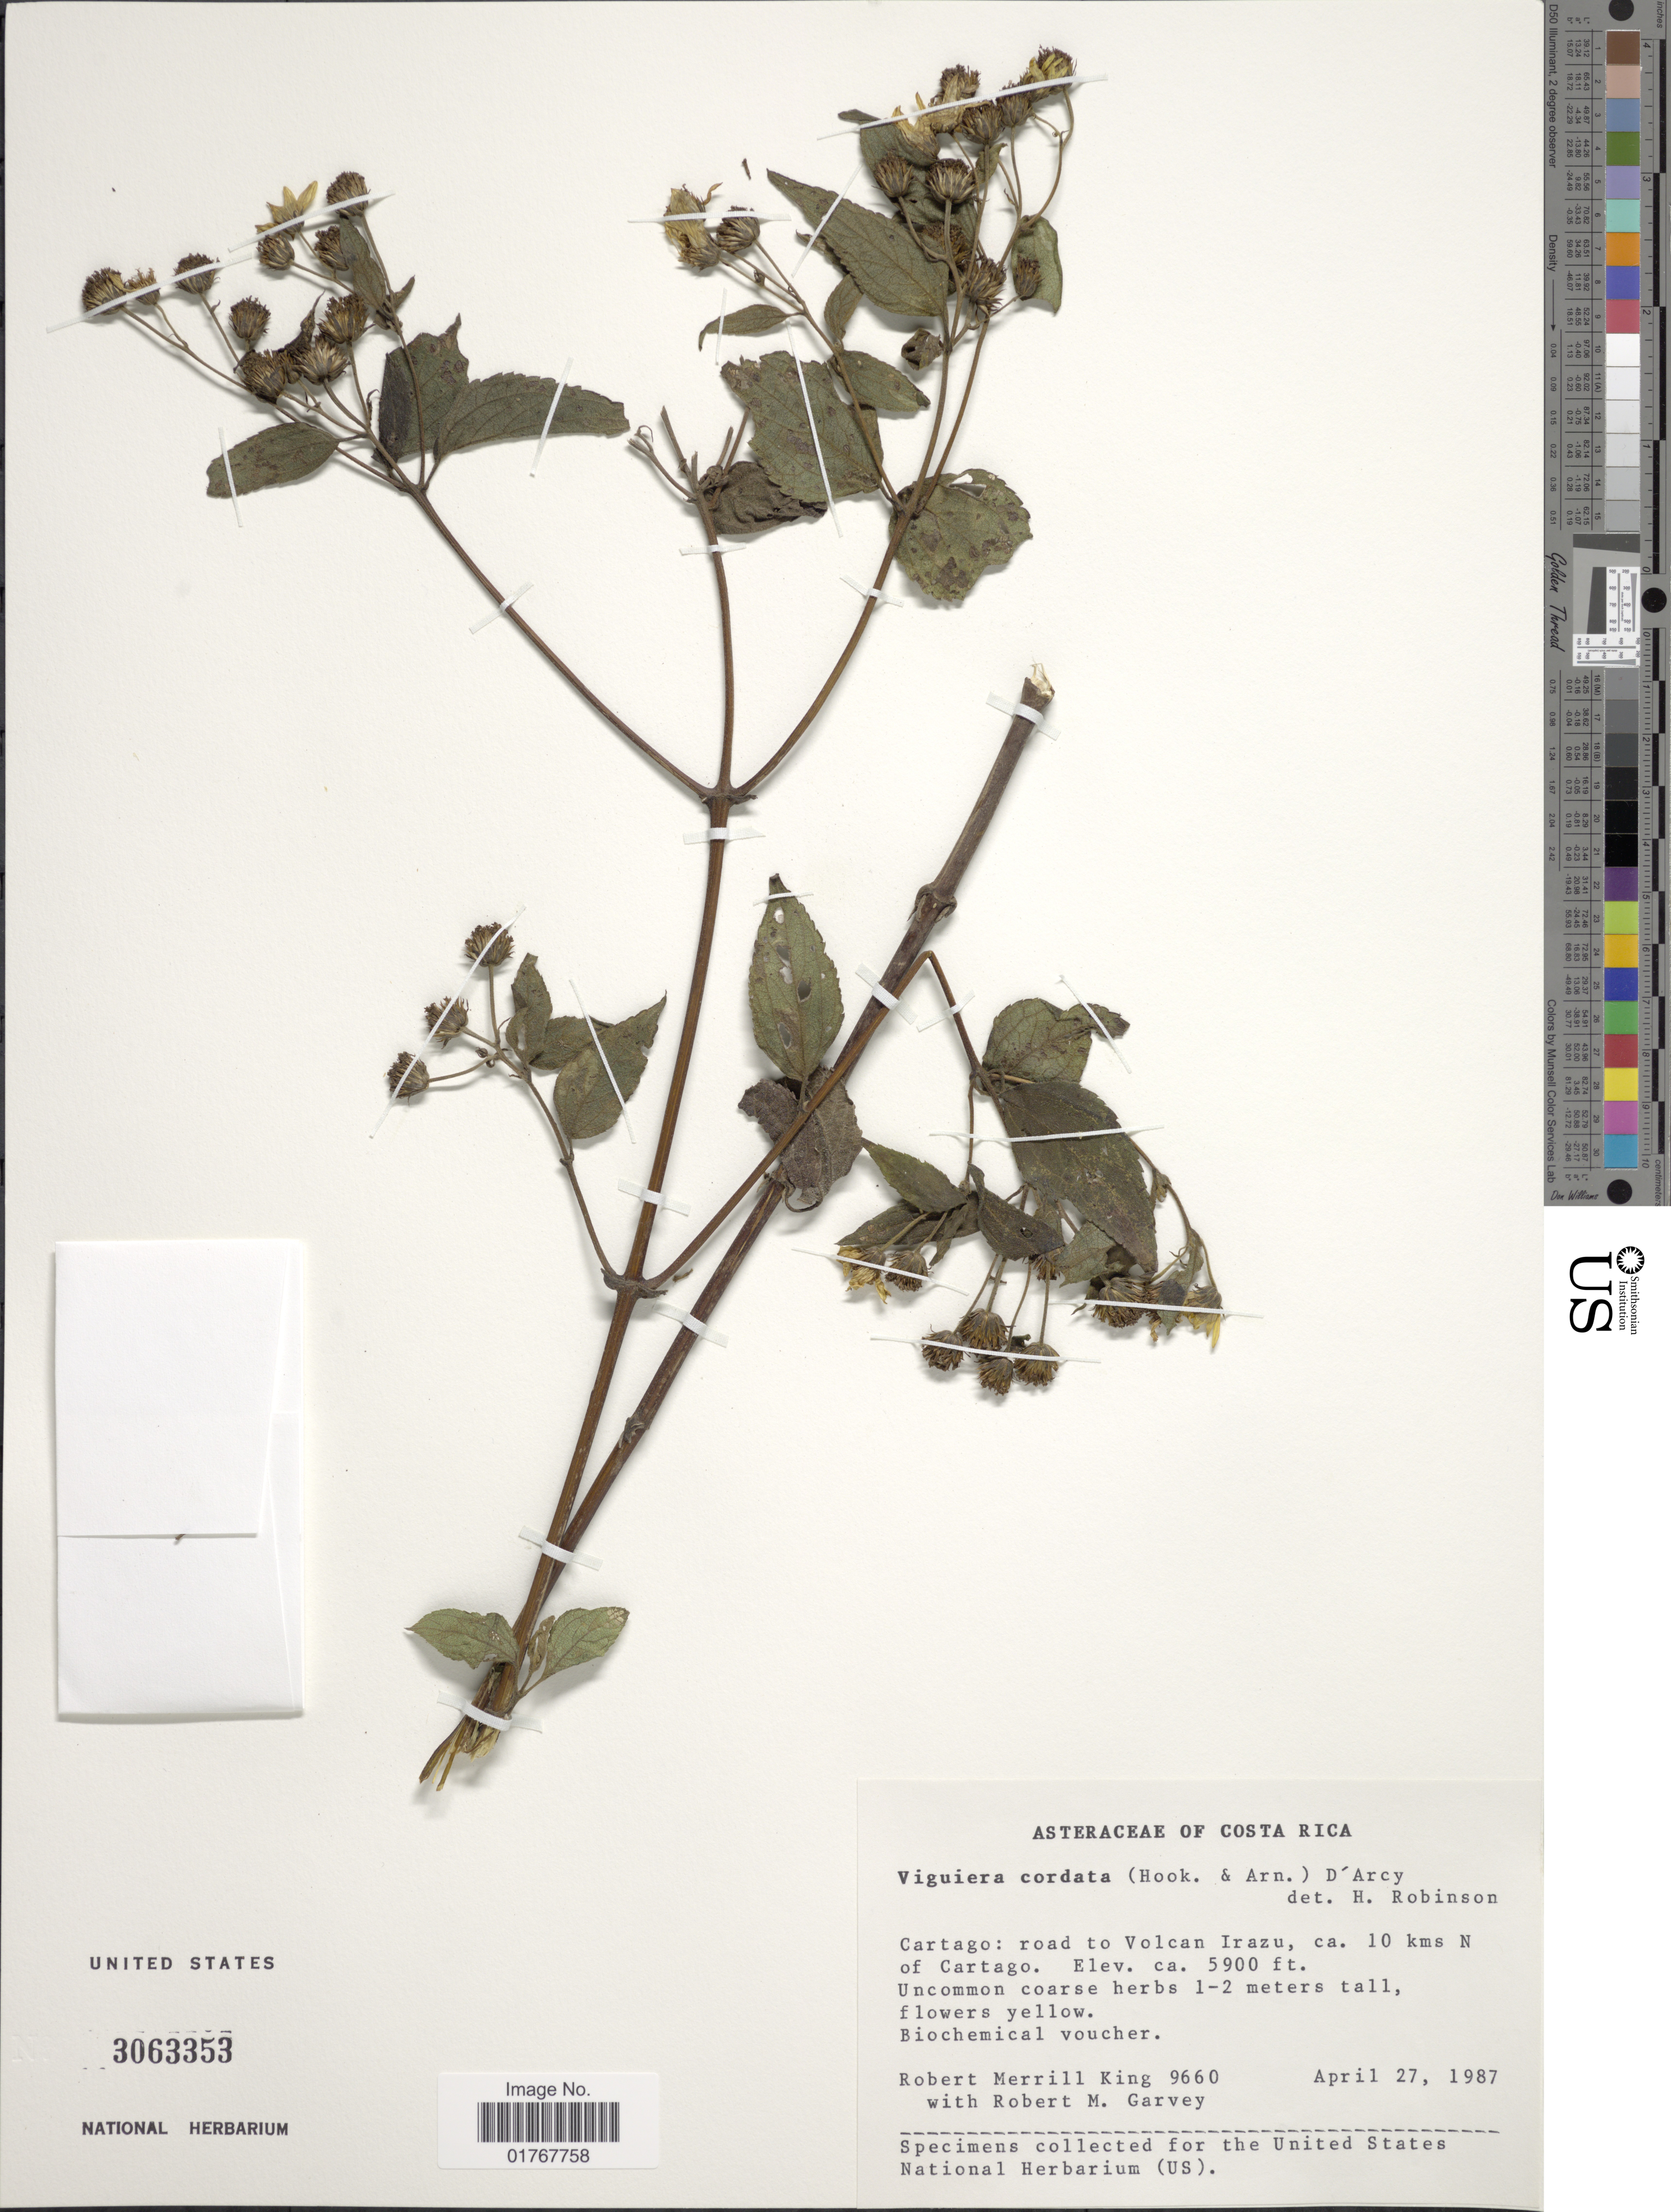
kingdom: Plantae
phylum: Tracheophyta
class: Magnoliopsida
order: Asterales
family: Asteraceae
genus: Viguiera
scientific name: Viguiera cordata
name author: (Hook. & Arn.) D'Arcy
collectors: R. M. King & R. Garvey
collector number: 9660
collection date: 1987-04-27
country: Costa Rica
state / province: Cartago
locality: Road to Volcan Irazu, ca 10 kms N of Cartago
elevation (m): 1798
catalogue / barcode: US 3063353